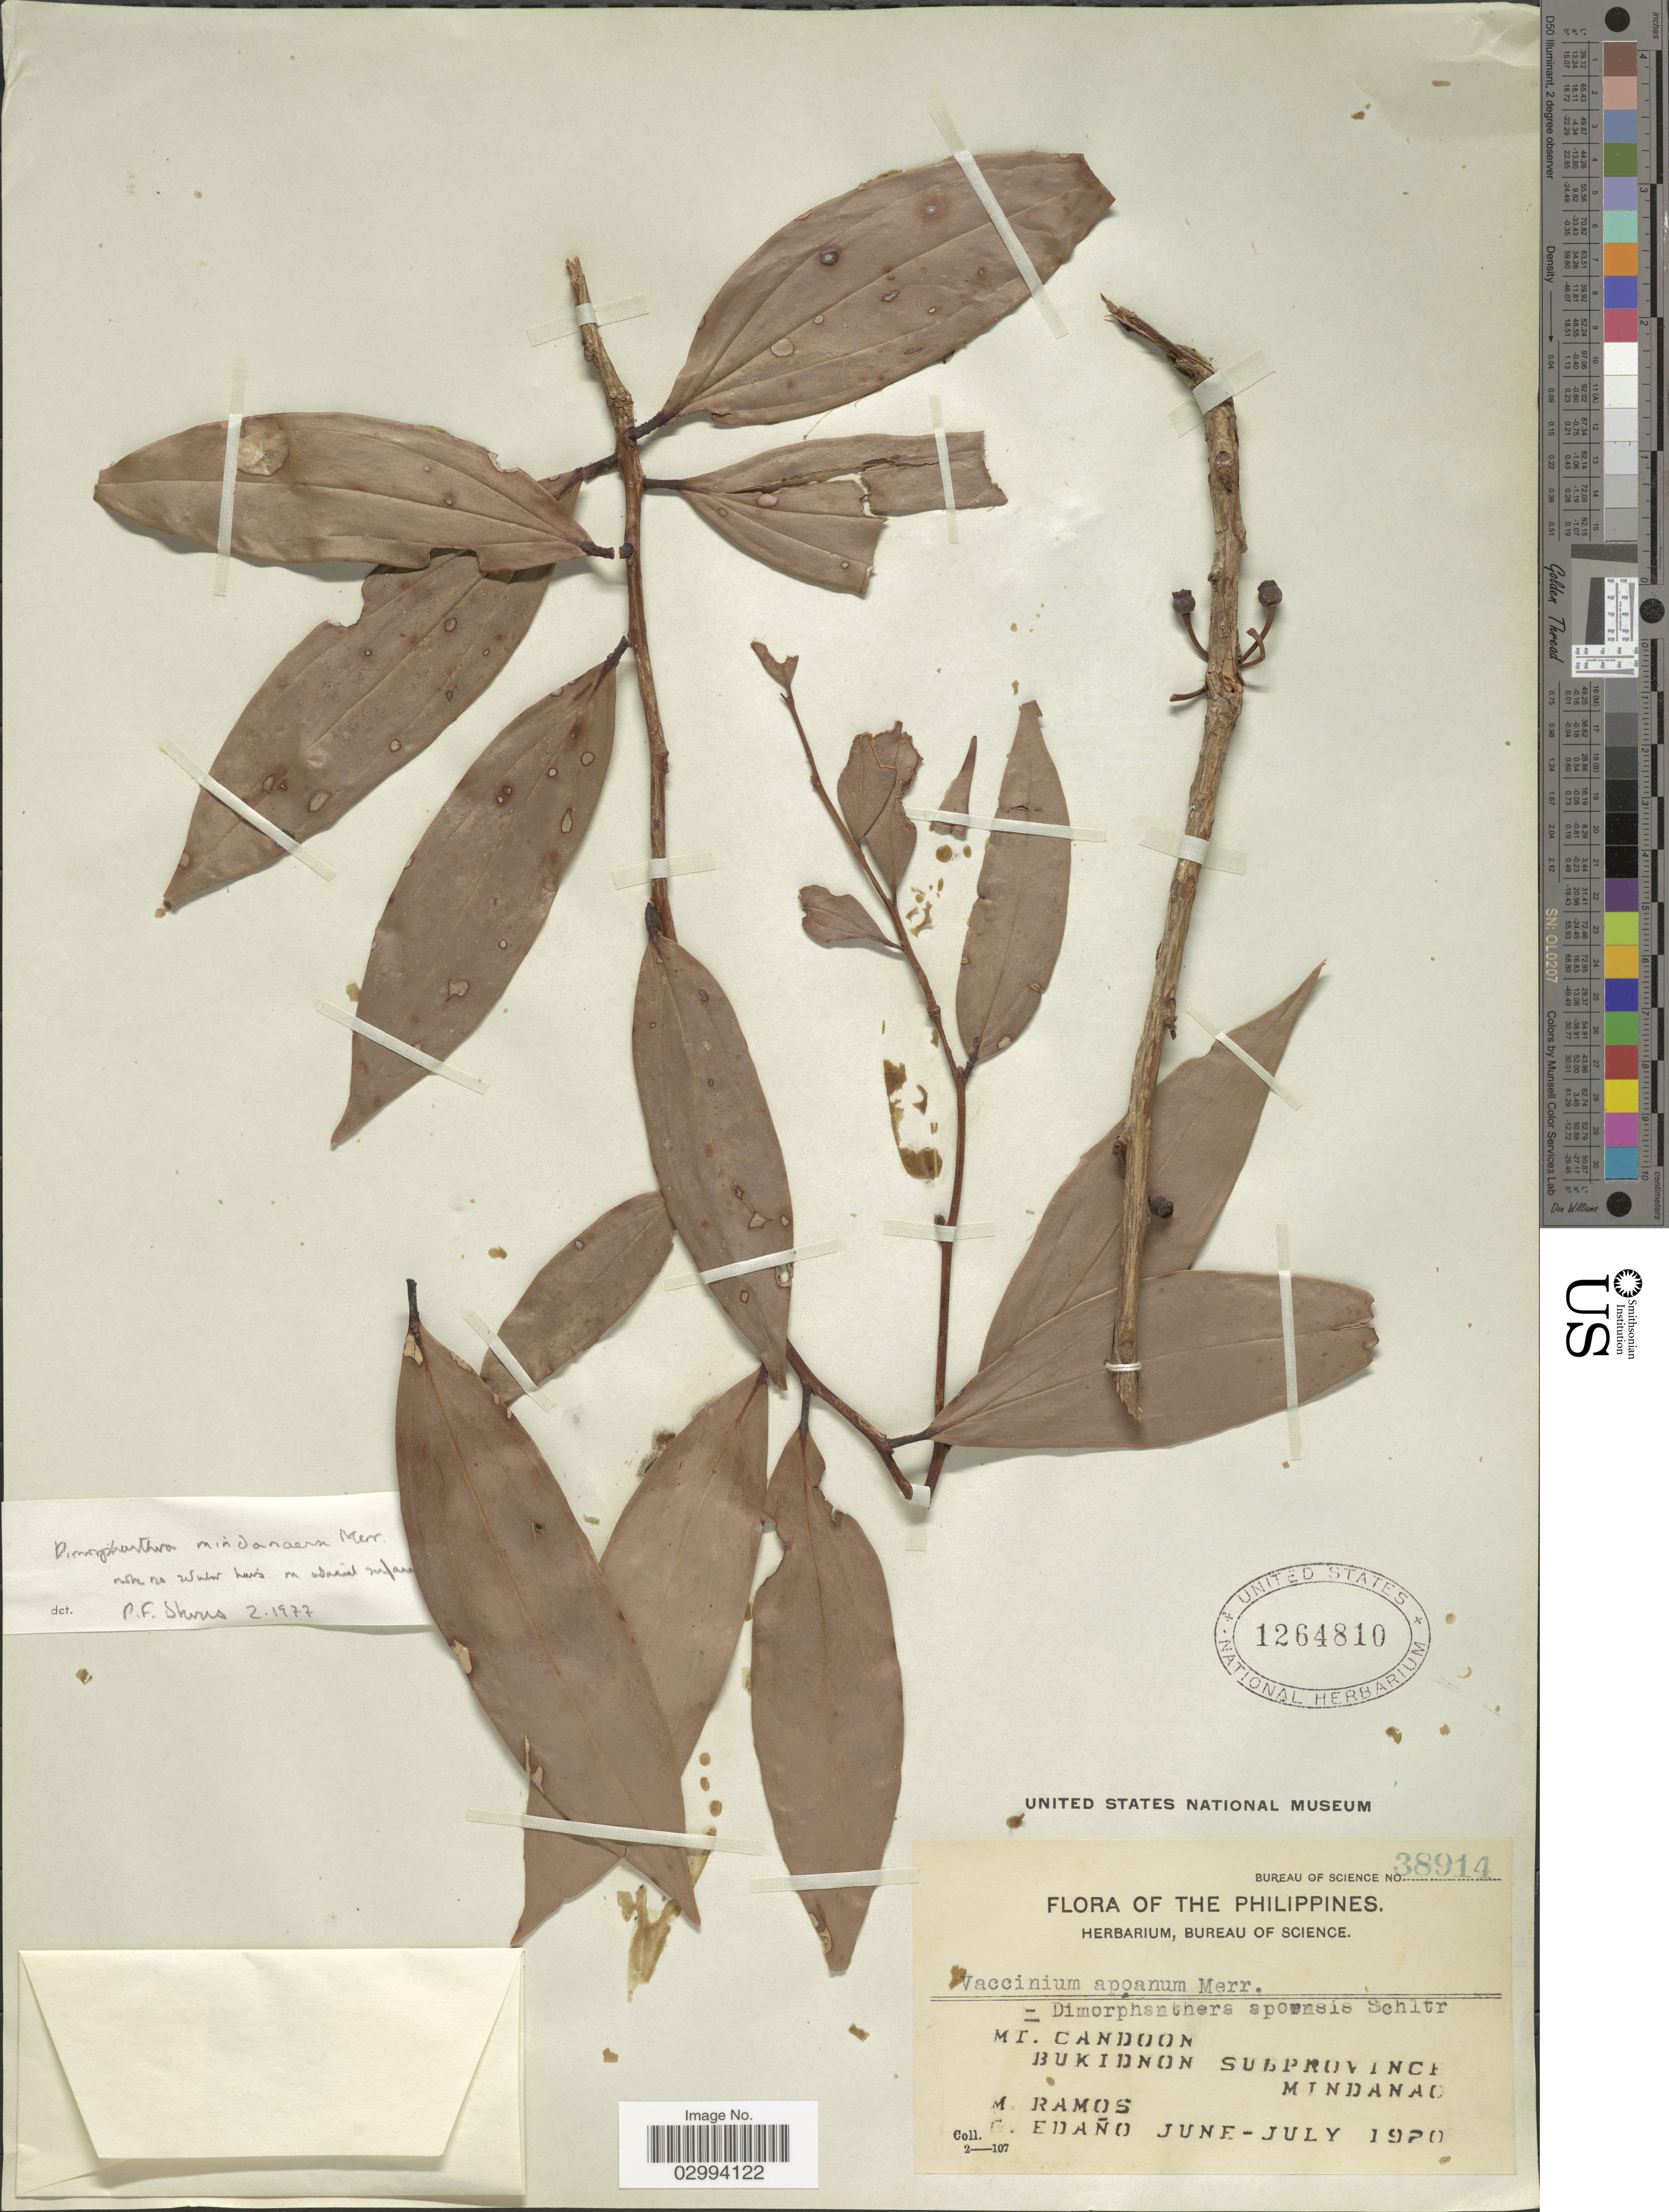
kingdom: Plantae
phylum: Tracheophyta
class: Magnoliopsida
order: Ericales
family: Ericaceae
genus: Dimorphanthera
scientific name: Dimorphanthera mindanaensis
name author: Merr.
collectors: M. Ramos & G. Edaño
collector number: Bureau of Science38914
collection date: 1920-06/1920-07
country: Philippines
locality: Mt. Candoon, Bukidnon Subprovince, Mindanao.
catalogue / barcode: US 1264810